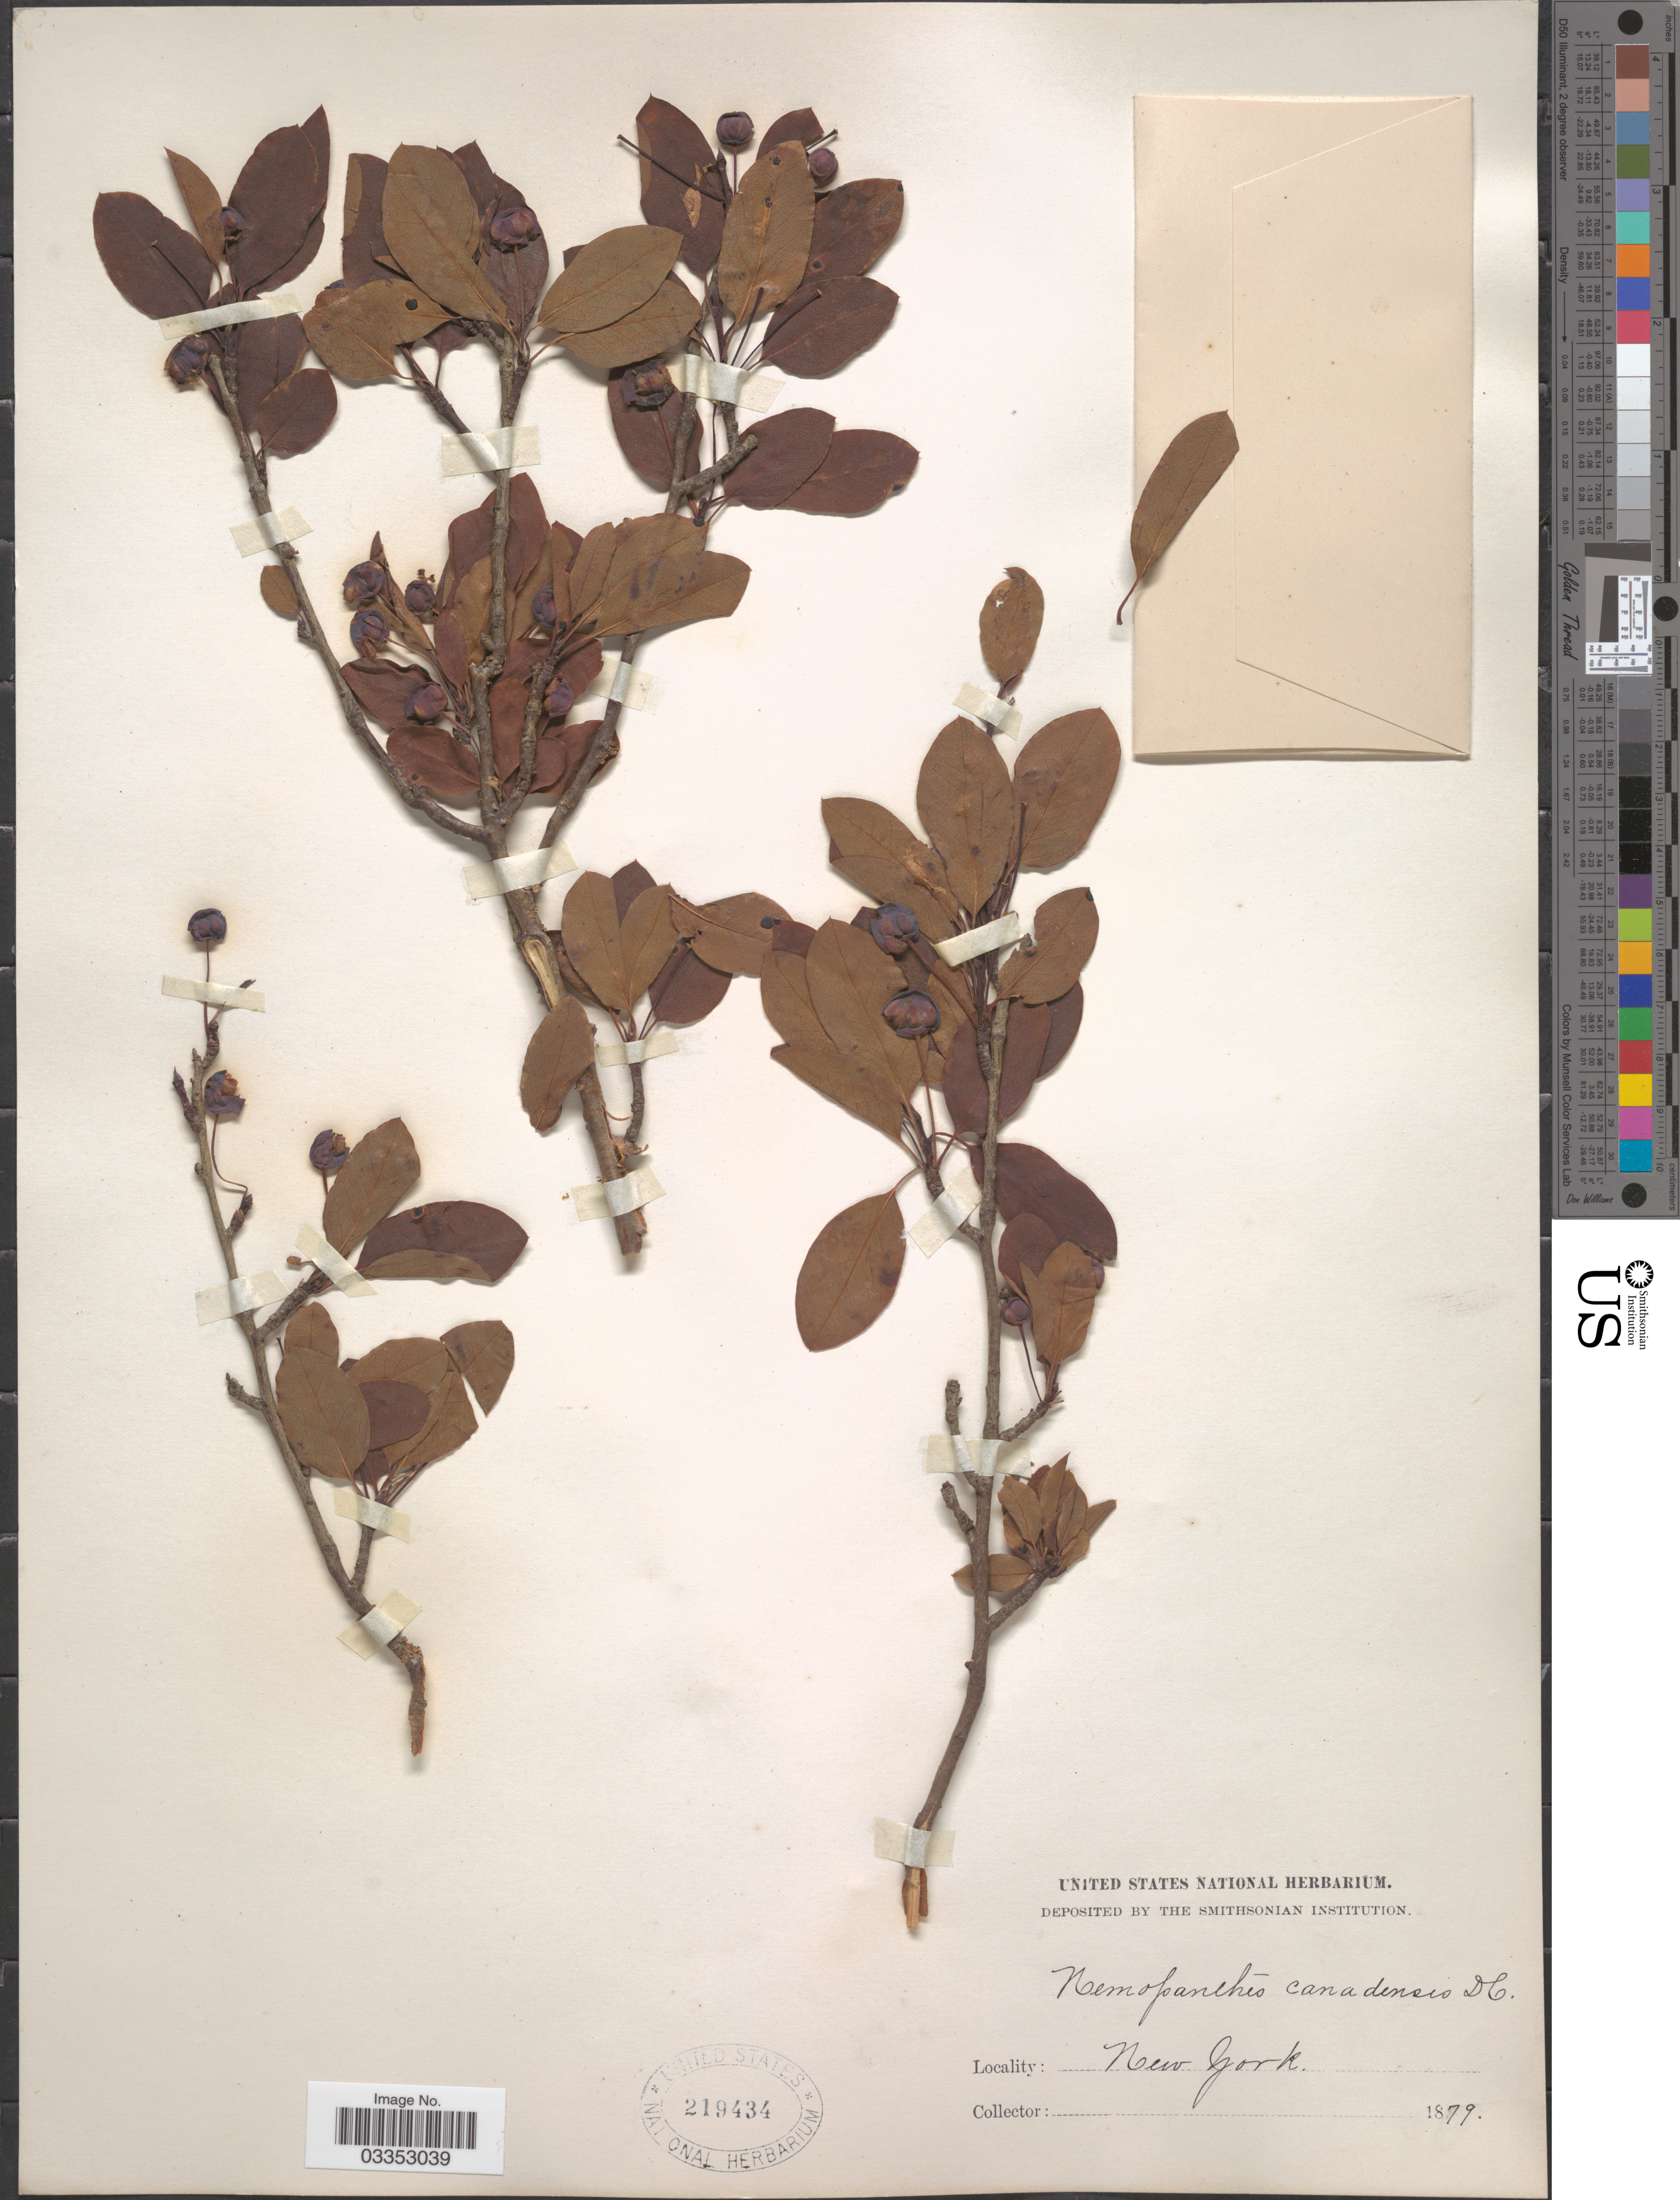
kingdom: Plantae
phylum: Tracheophyta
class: Magnoliopsida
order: Aquifoliales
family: Aquifoliaceae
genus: Nemopanthus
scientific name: Nemopanthus mucronatus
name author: (L.) Trel.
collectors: ex herb. United States National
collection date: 1879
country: United States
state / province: New York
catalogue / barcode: US 219434